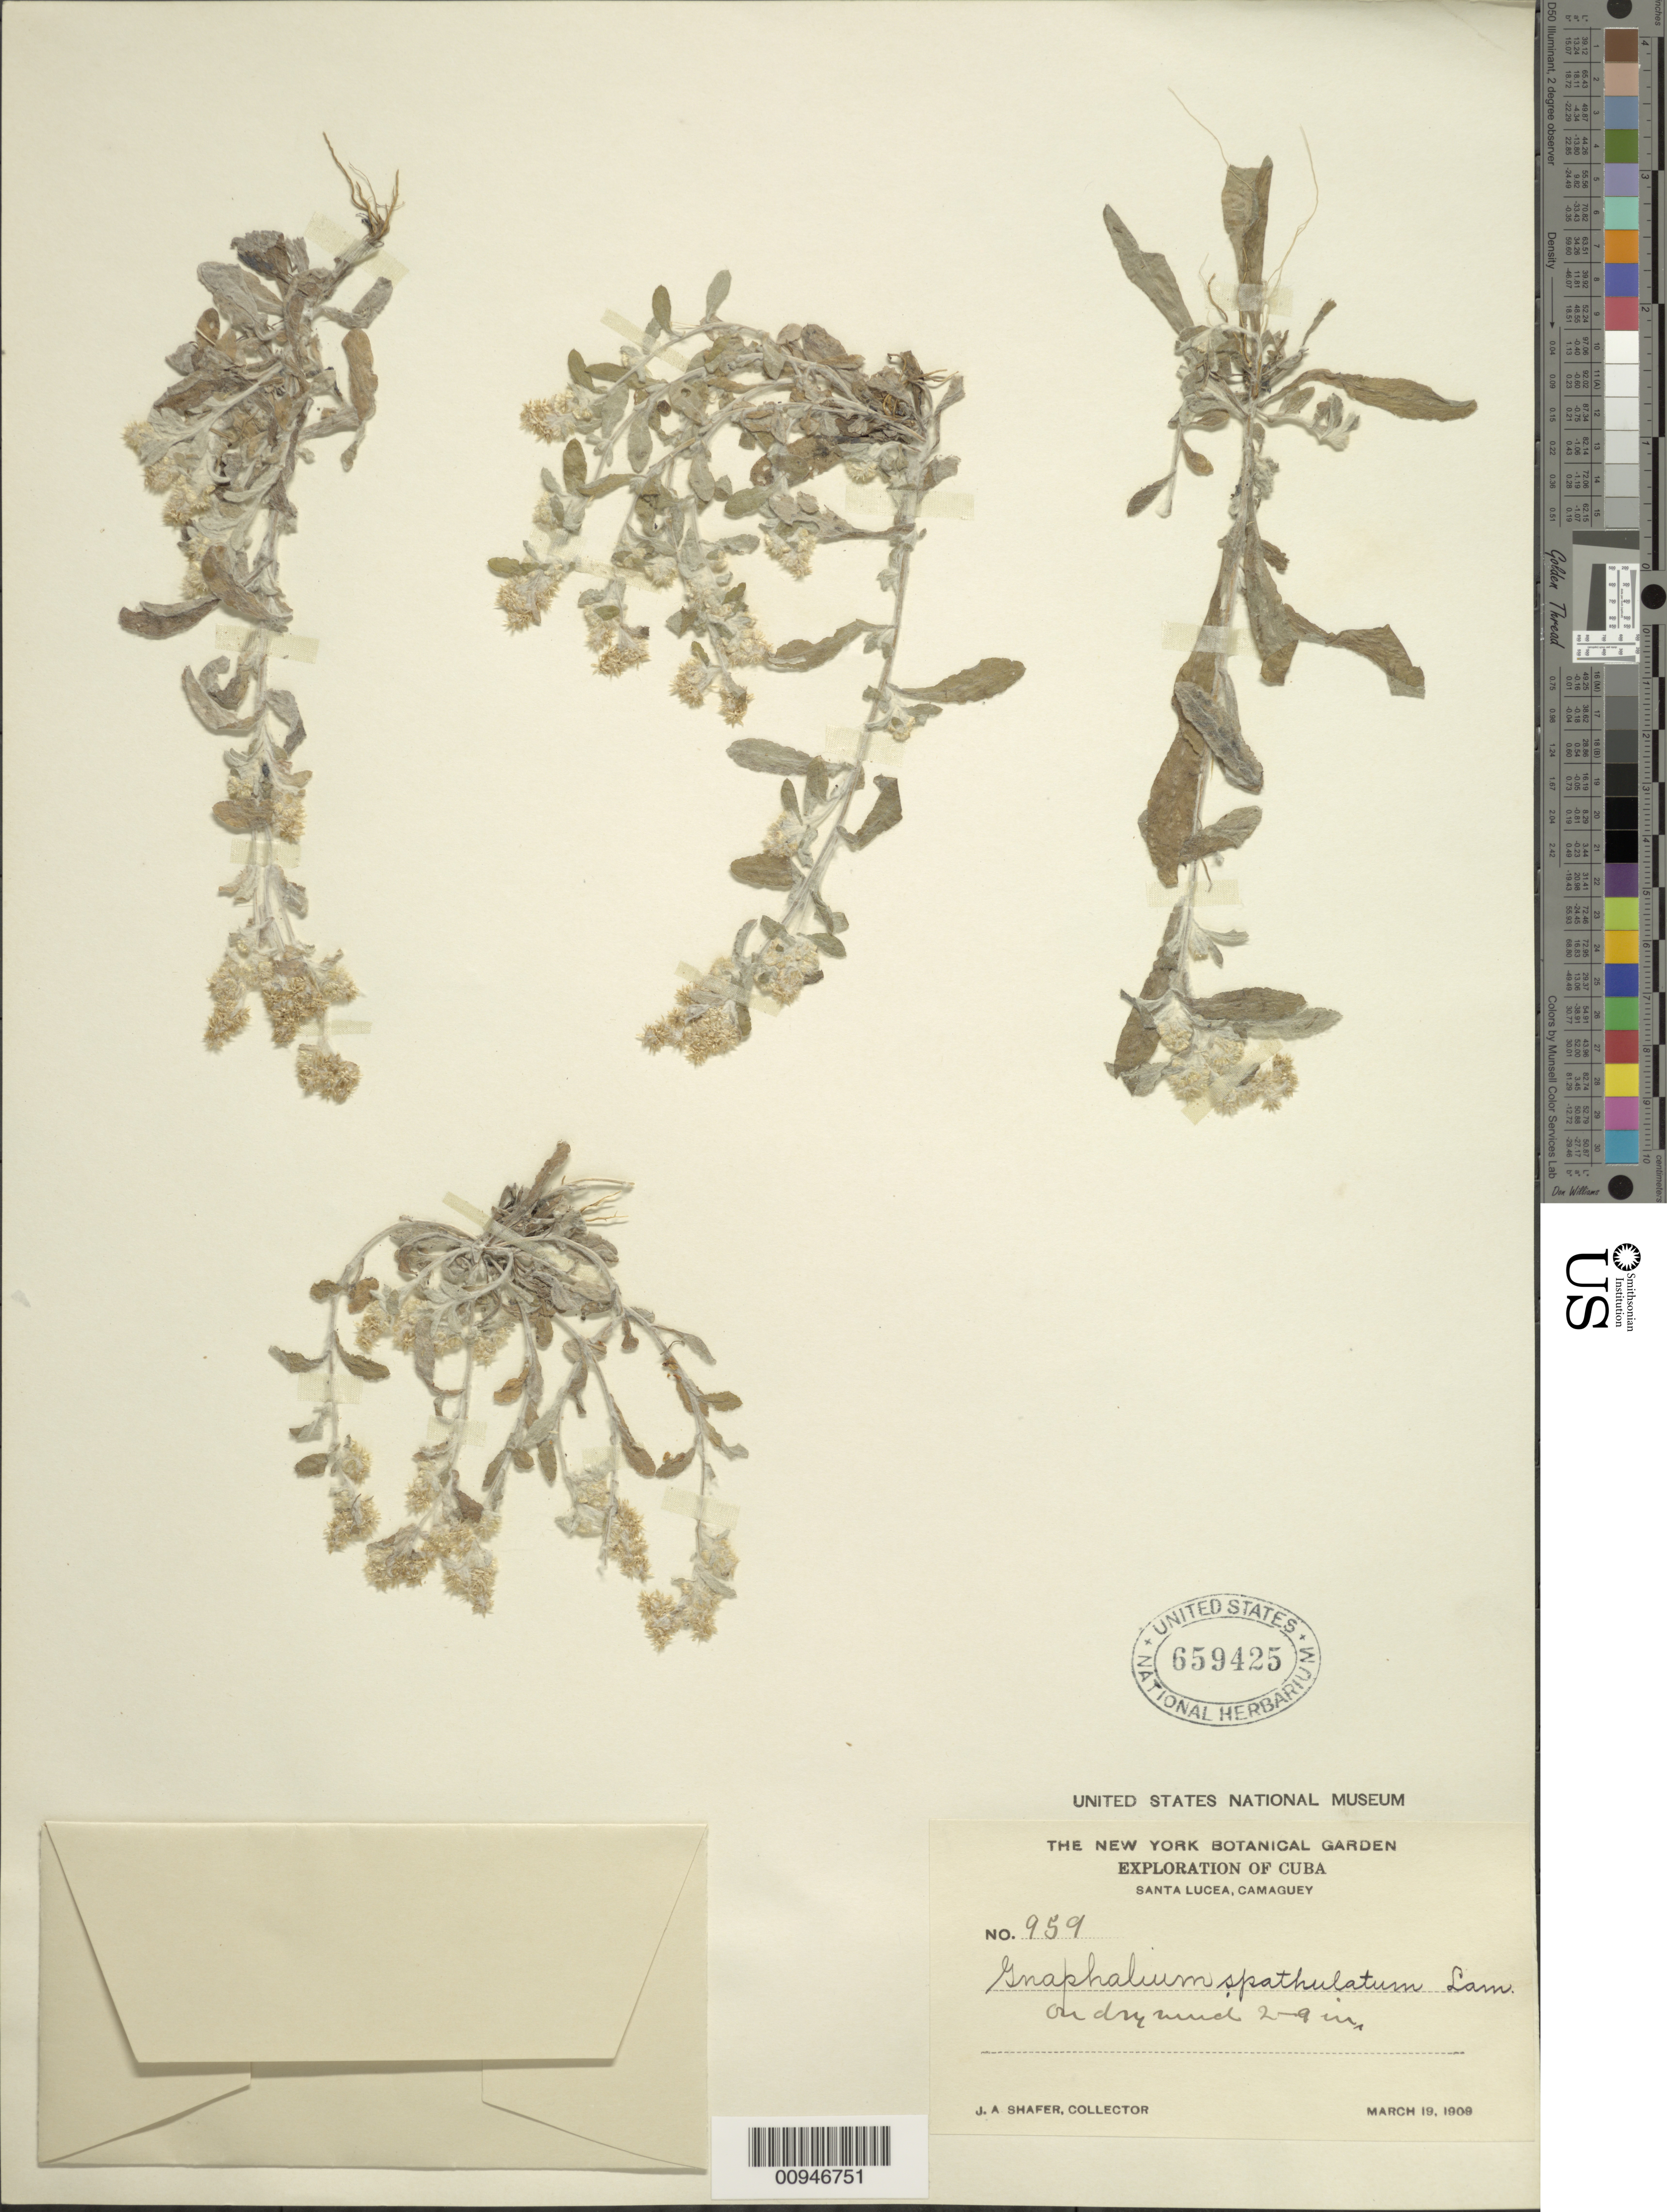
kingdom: Plantae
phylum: Tracheophyta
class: Magnoliopsida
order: Asterales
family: Asteraceae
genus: Helichrysum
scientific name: Helichrysum indicum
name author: (L.) Grierson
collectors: J. A. Shafer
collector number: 959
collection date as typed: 19 Mar 1909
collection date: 1909-03-19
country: Cuba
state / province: Camagüey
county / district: Dry forest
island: Cuba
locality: Santa Lucea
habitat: On dry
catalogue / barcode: US 659425